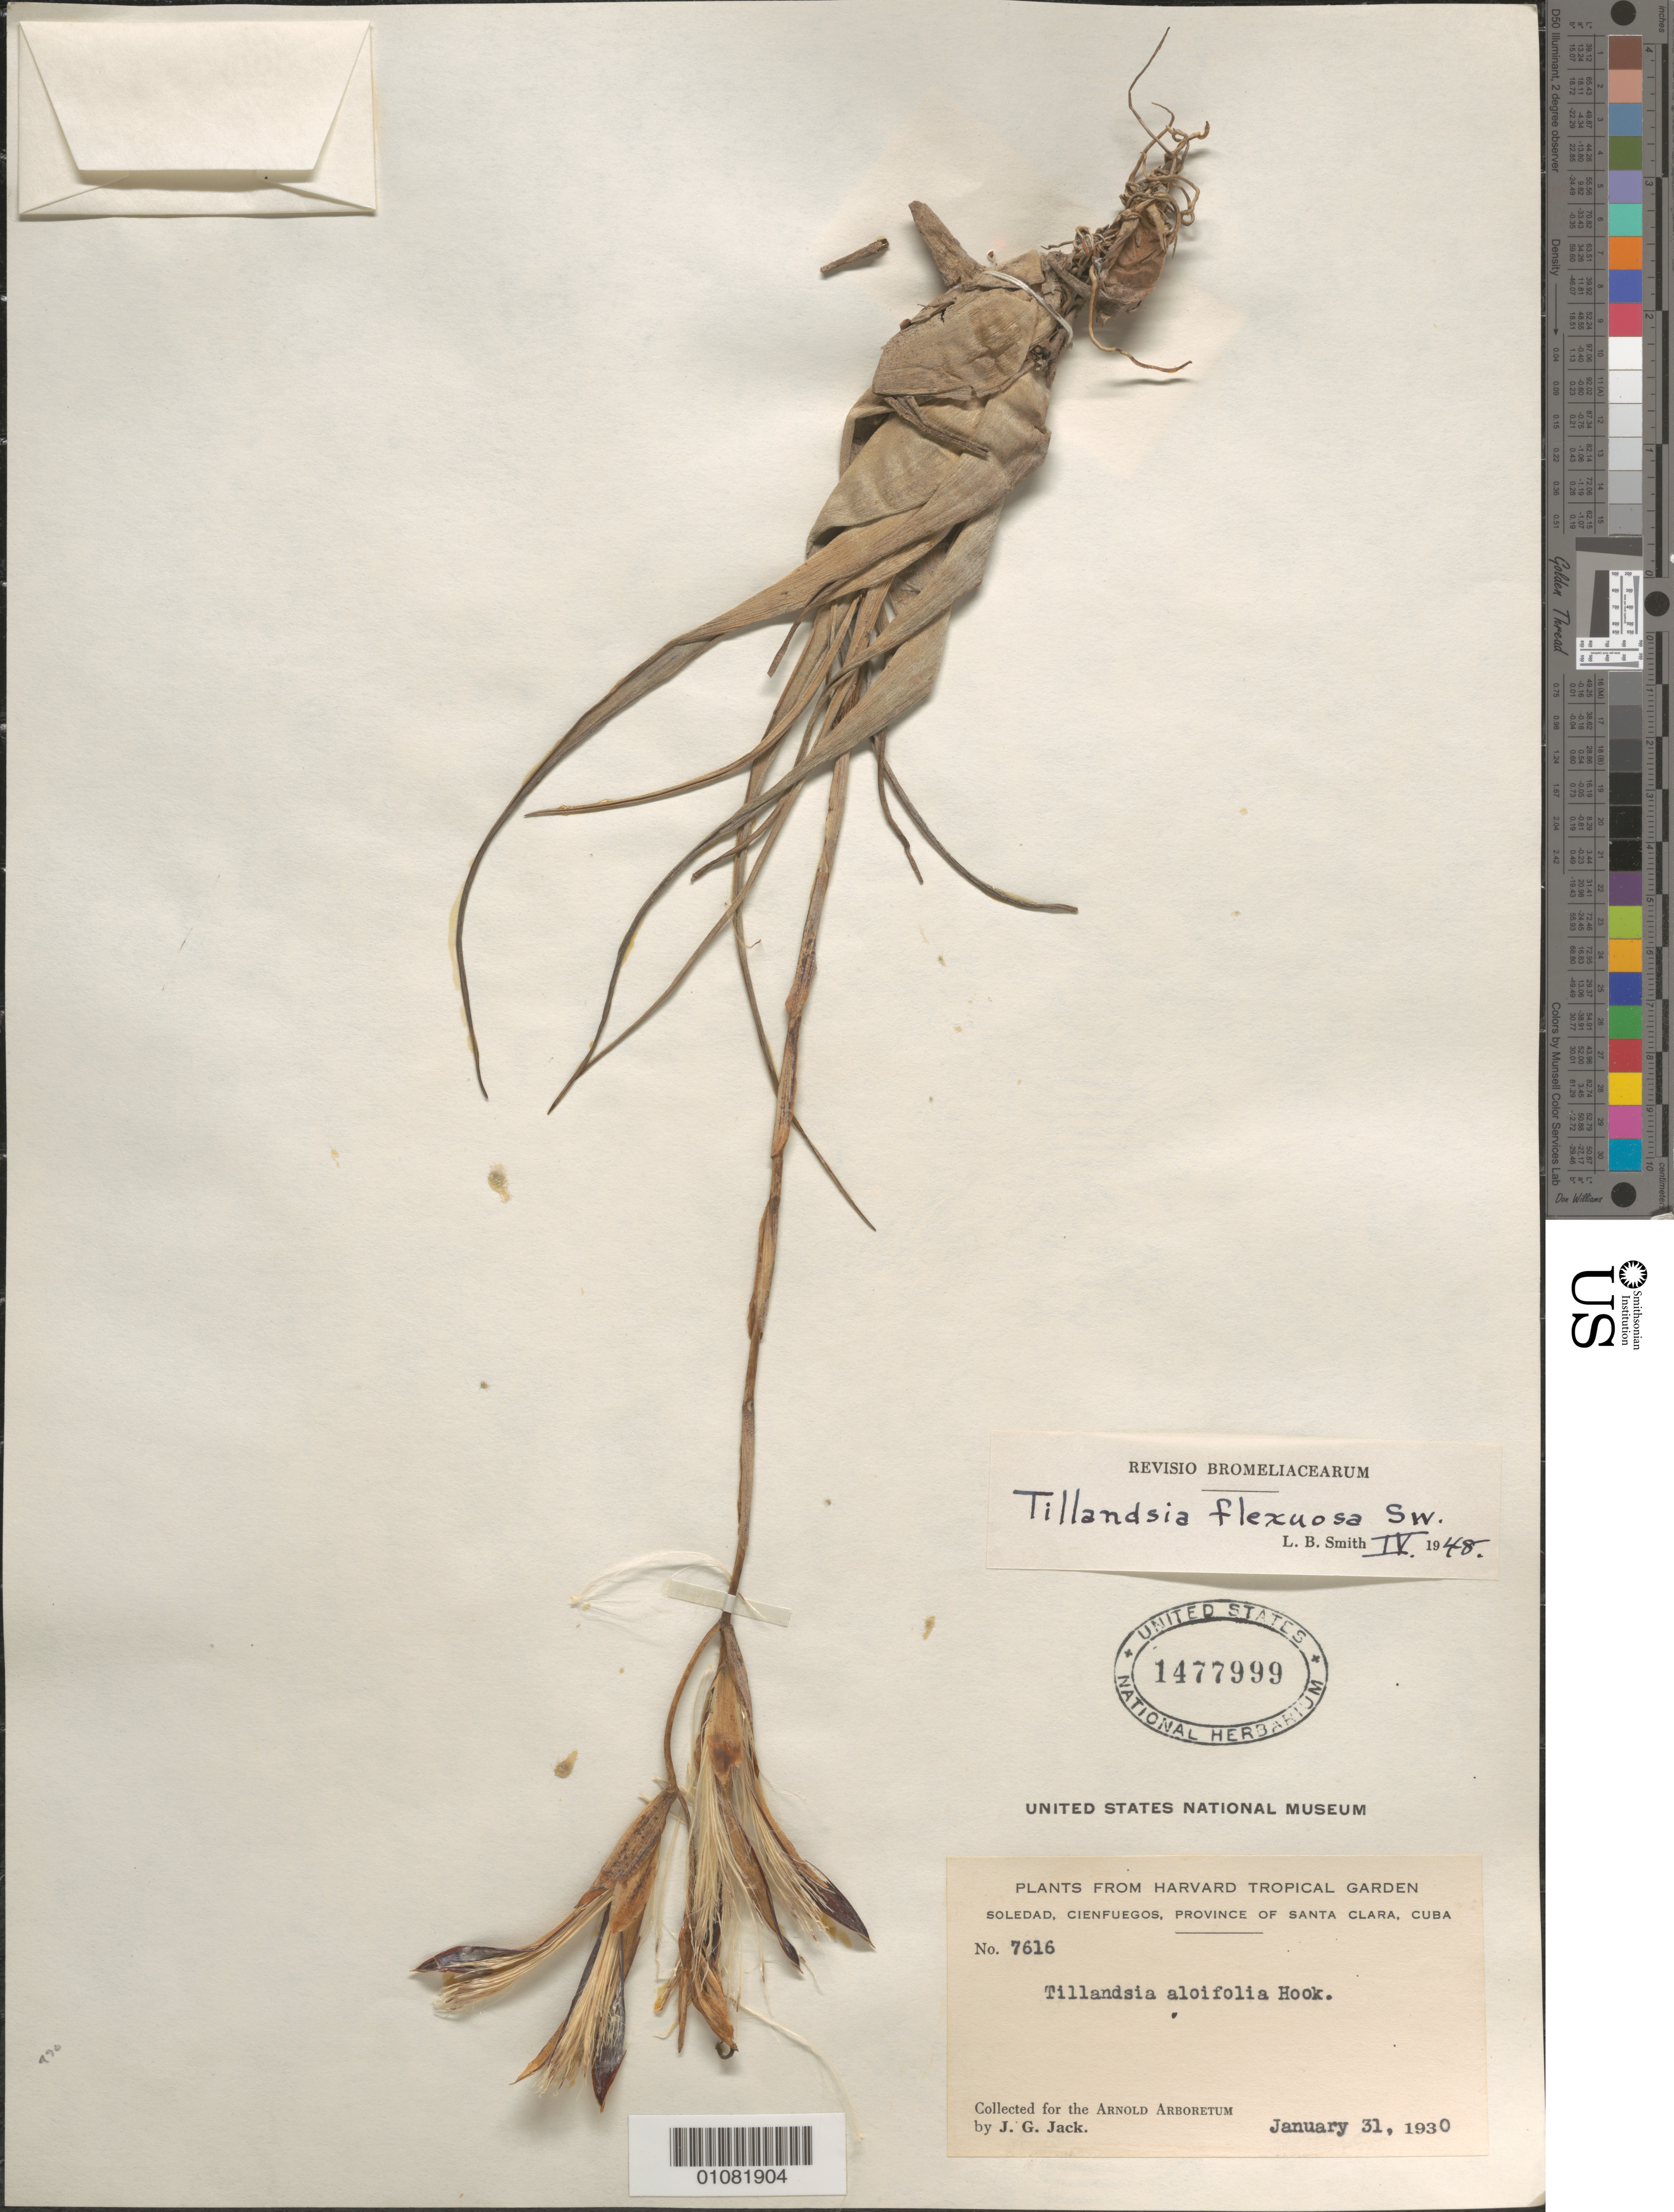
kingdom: Plantae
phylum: Tracheophyta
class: Liliopsida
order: Poales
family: Bromeliaceae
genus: Tillandsia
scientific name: Tillandsia flexuosa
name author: Sw.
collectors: J. G. Jack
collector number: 7616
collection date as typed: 31 Jan 1930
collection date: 1930-01-31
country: Cuba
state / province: Cienfuegos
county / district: Santa Clara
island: Cuba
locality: Soledad, Cienfuegos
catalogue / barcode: US 1477999